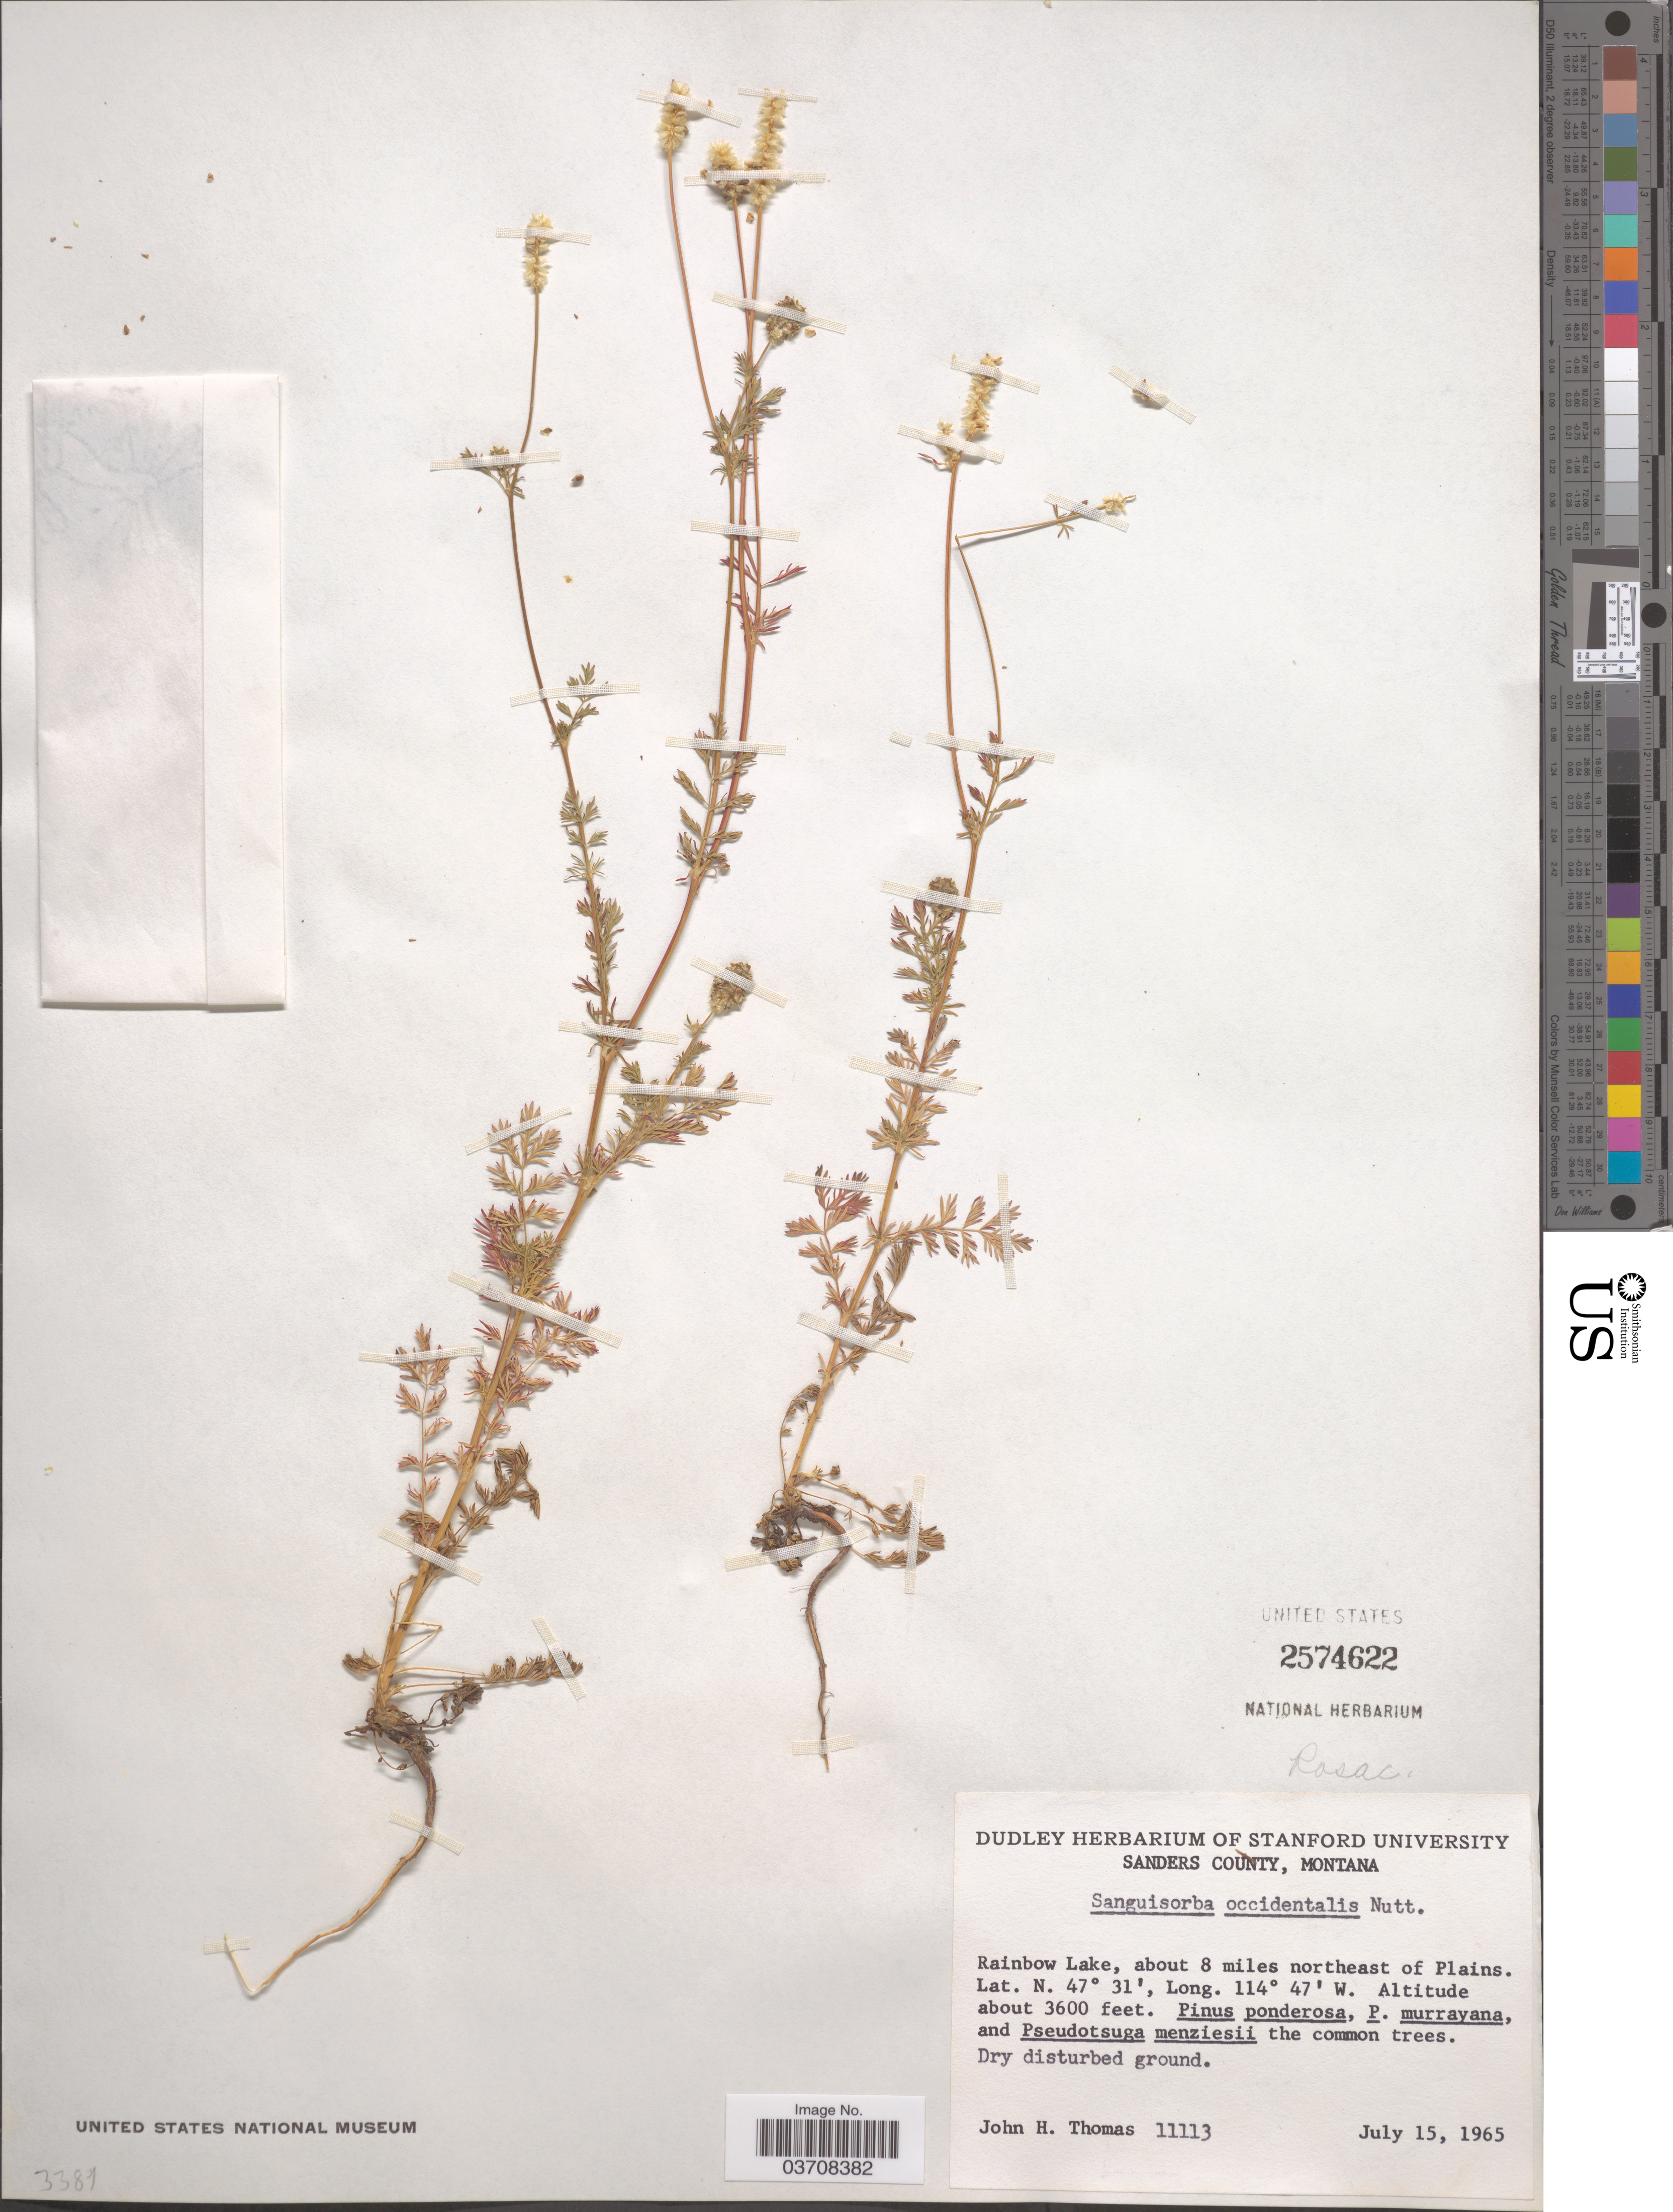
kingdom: Plantae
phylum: Tracheophyta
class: Magnoliopsida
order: Rosales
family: Rosaceae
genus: Sanguisorba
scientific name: Sanguisorba occidentalis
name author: Nutt.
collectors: J. H. Thomas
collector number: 11113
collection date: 1965-07-15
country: United States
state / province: Montana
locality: Sanders County. Rainbow Lake, about 8 miles northeast of Plains.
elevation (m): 1097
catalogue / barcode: US 2574622